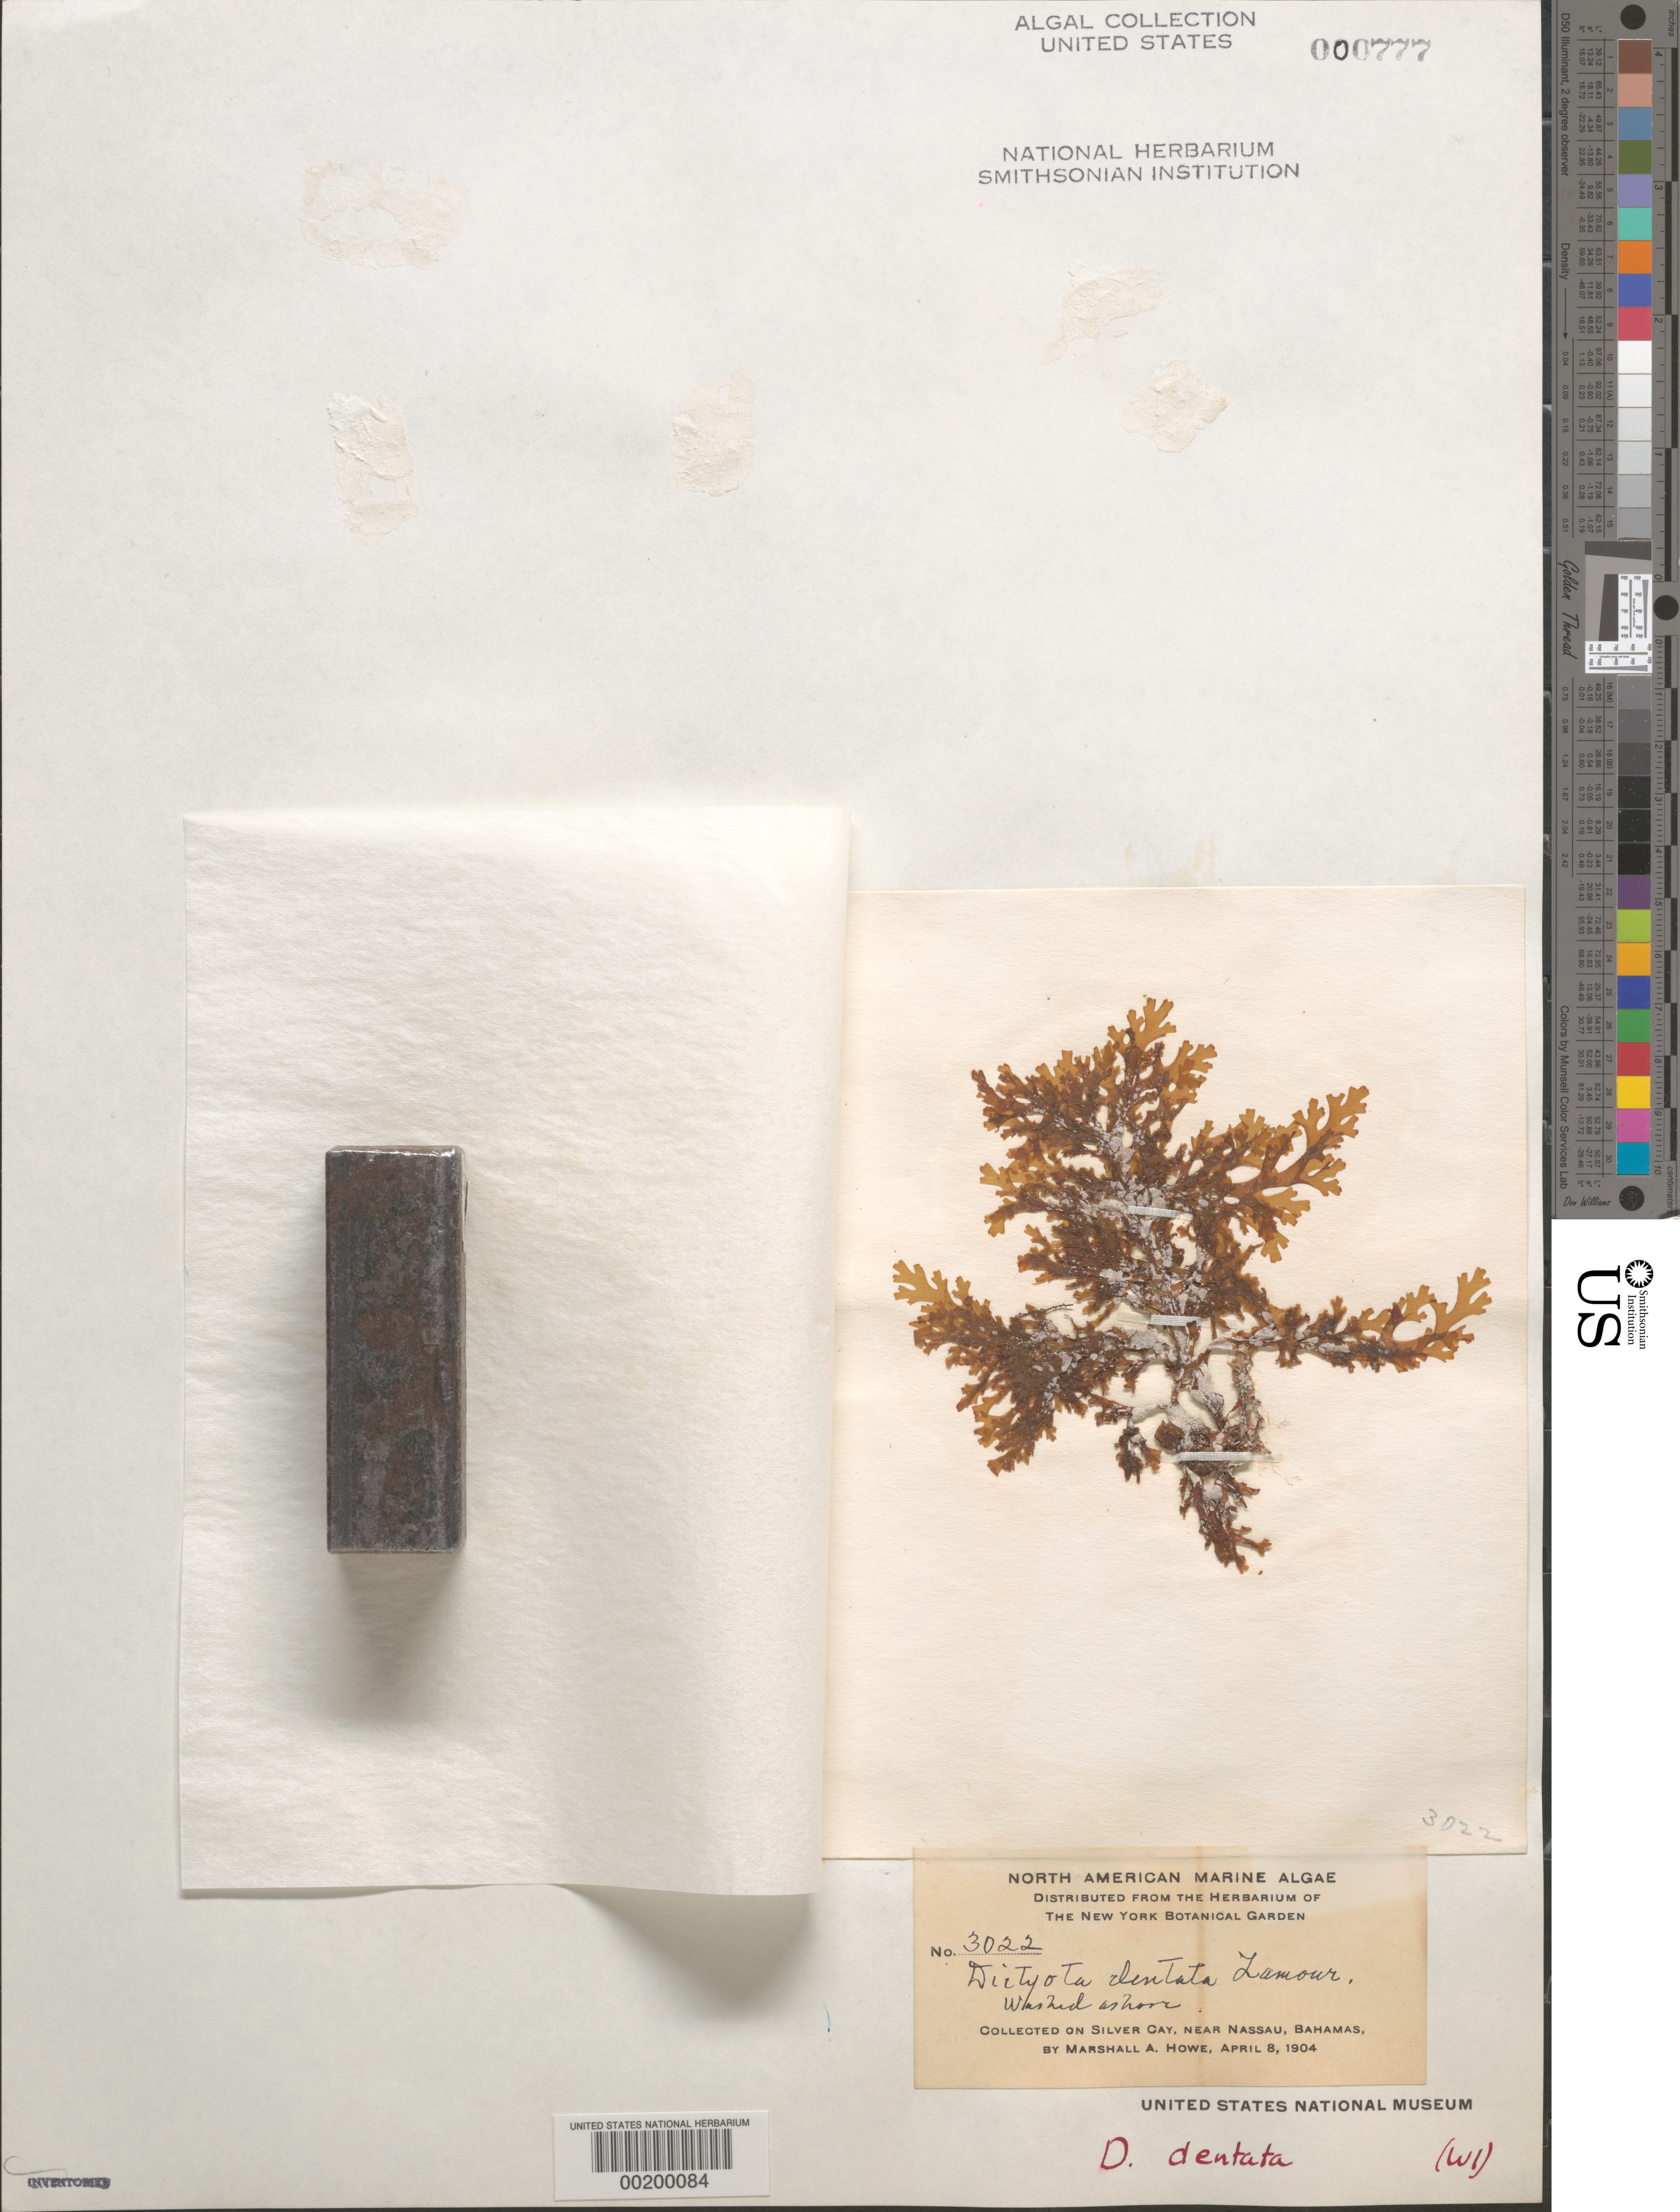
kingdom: Chromista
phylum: Ochrophyta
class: Phaeophyceae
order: Dictyotales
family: Dictyotaceae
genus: Dictyota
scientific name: Dictyota mertensii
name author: (C. Mart.) Kütz.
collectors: M. A. Howe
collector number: MAH 3022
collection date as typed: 08 Apr 1904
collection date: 1904-04-08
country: Bahamas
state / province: New Providence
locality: Silver cay, near nassau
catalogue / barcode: US 777